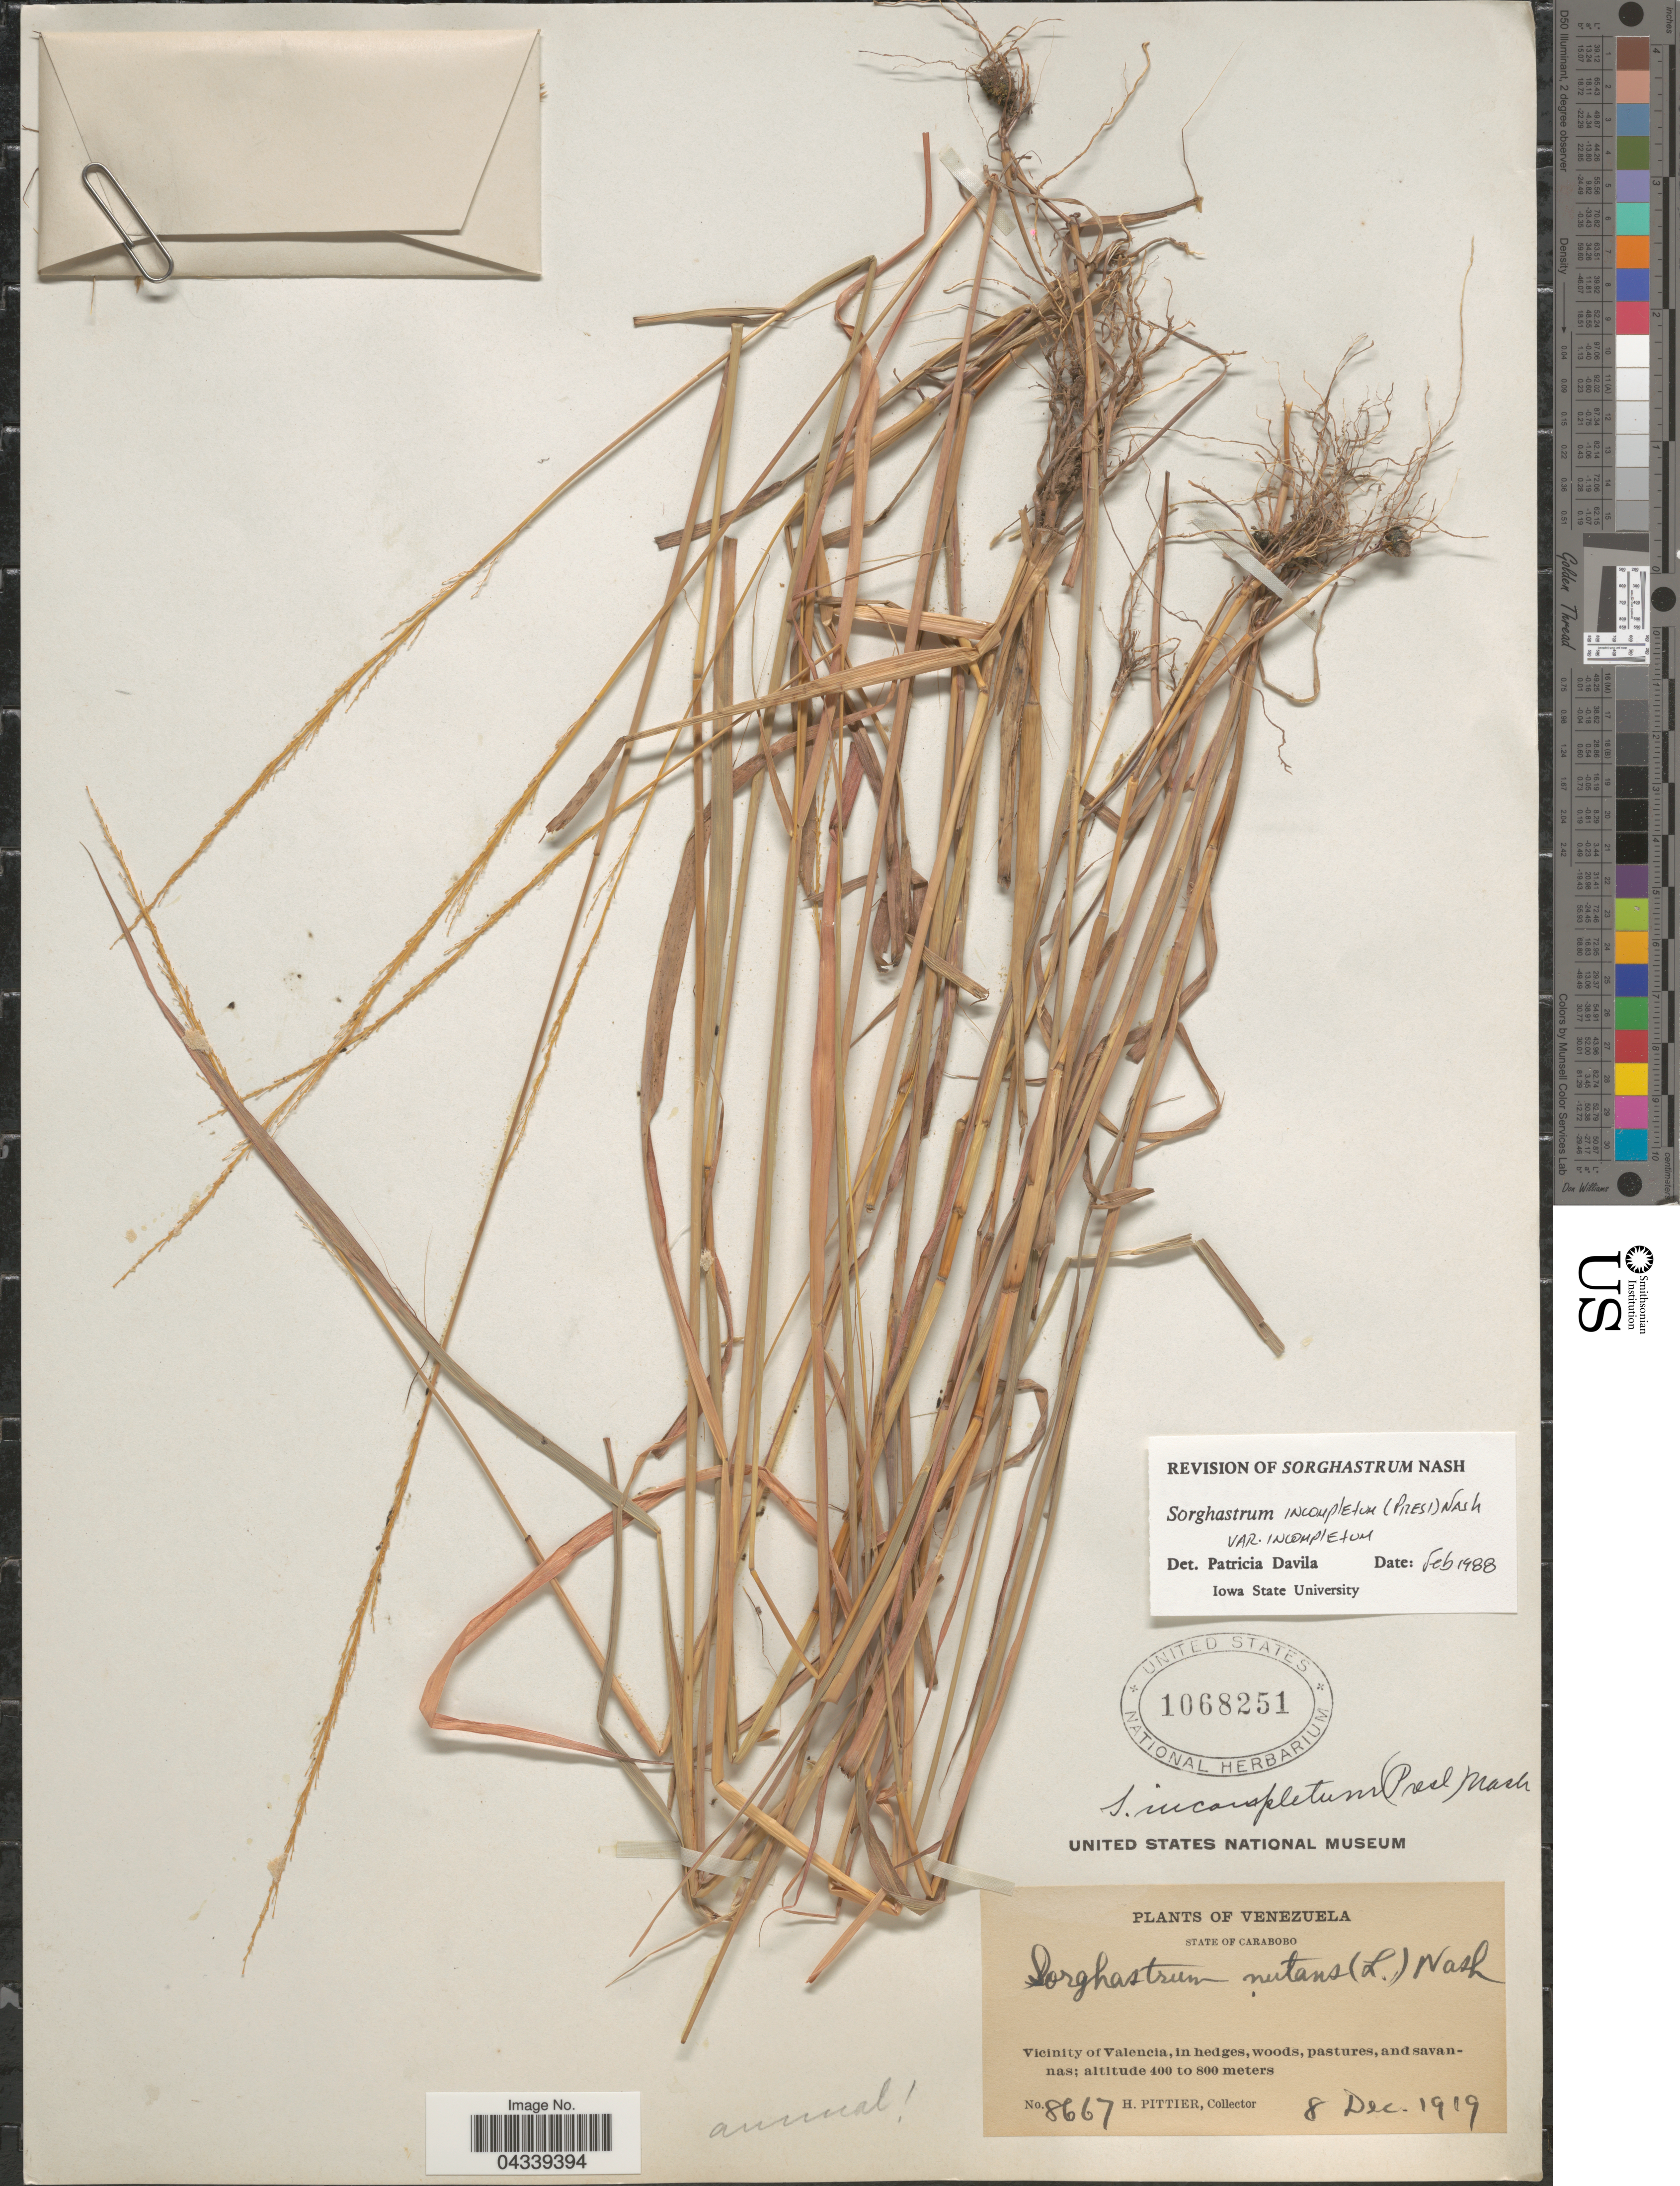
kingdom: Plantae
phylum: Tracheophyta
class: Liliopsida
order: Poales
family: Poaceae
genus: Sorghastrum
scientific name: Sorghastrum incompletum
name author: (J. Presl) Nash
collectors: H. F. Pittier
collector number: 8667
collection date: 1919-12-08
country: Venezuela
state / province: Carabobo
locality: Vicinity of Valencia, in hedges, woods, pastures, and savannas.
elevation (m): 400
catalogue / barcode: US 1068251